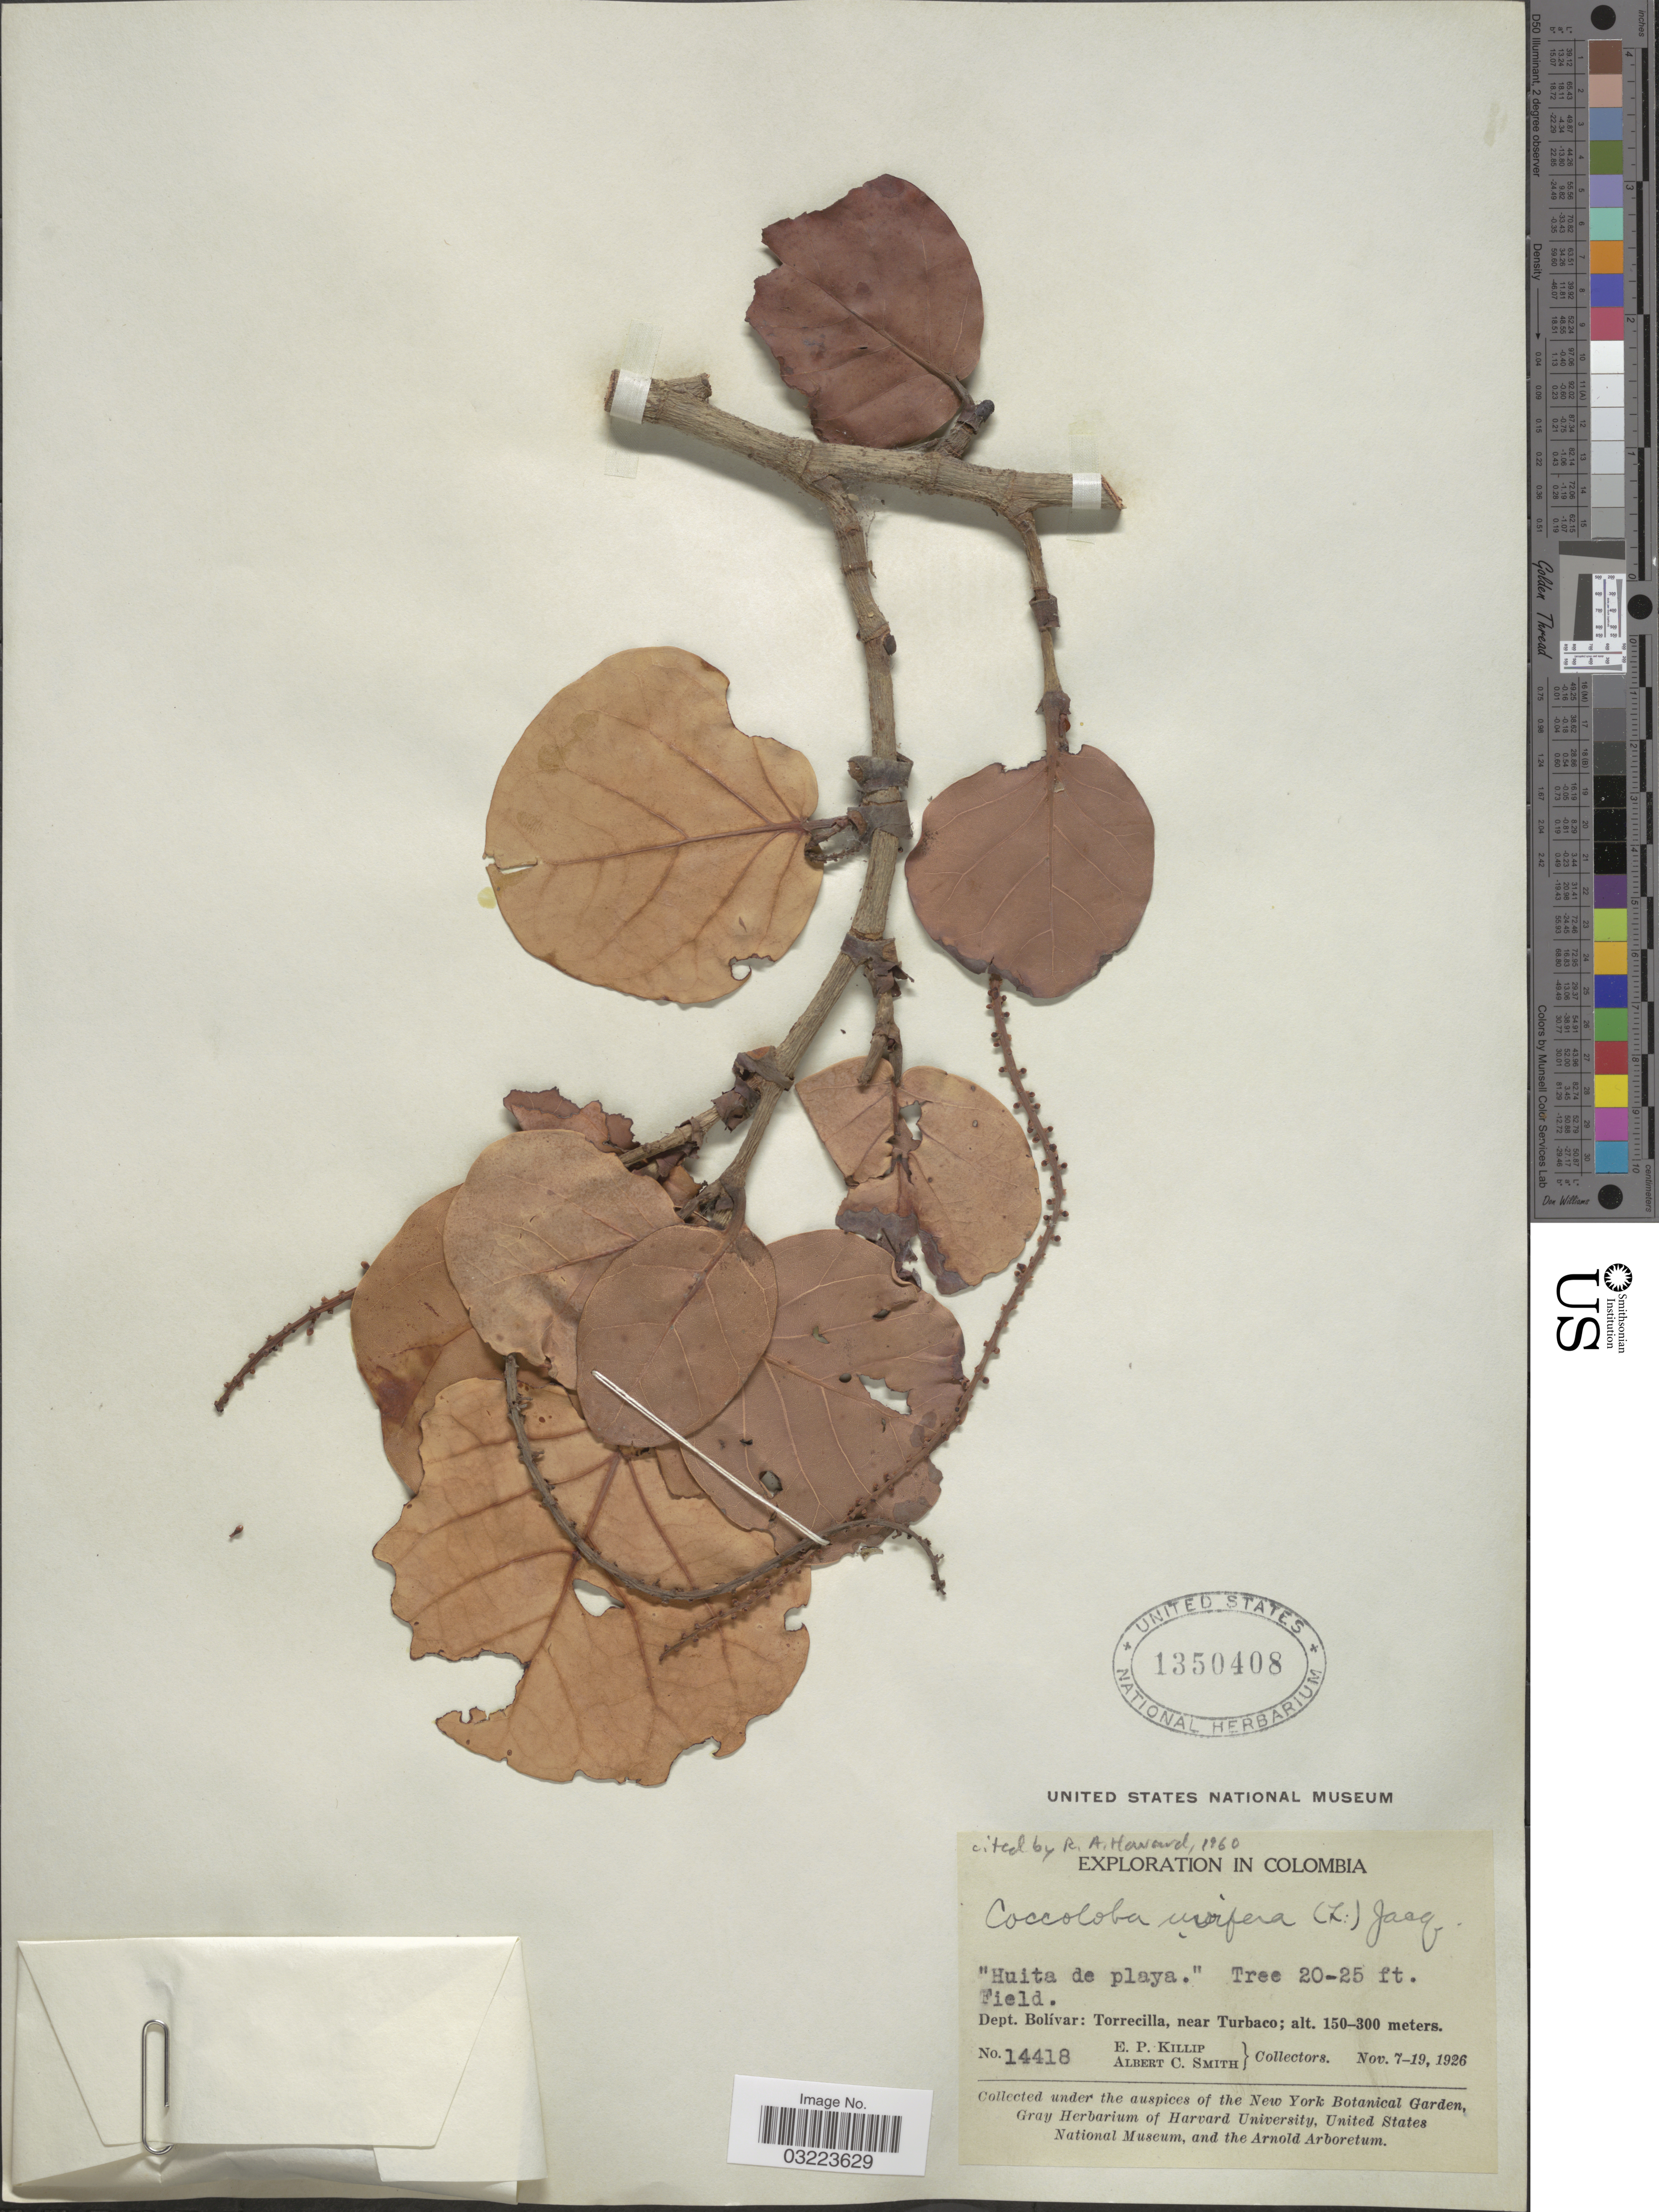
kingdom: Plantae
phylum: Tracheophyta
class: Magnoliopsida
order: Caryophyllales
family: Polygonaceae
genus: Coccoloba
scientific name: Coccoloba uvifera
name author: L.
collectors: E. P. Killip & A. C. Smith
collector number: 14418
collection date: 1926-11-07/1926-11-19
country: Colombia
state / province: Bolívar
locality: Dept. Bolívar: Torrecilla, near Turbaco.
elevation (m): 150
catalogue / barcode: US 1350408